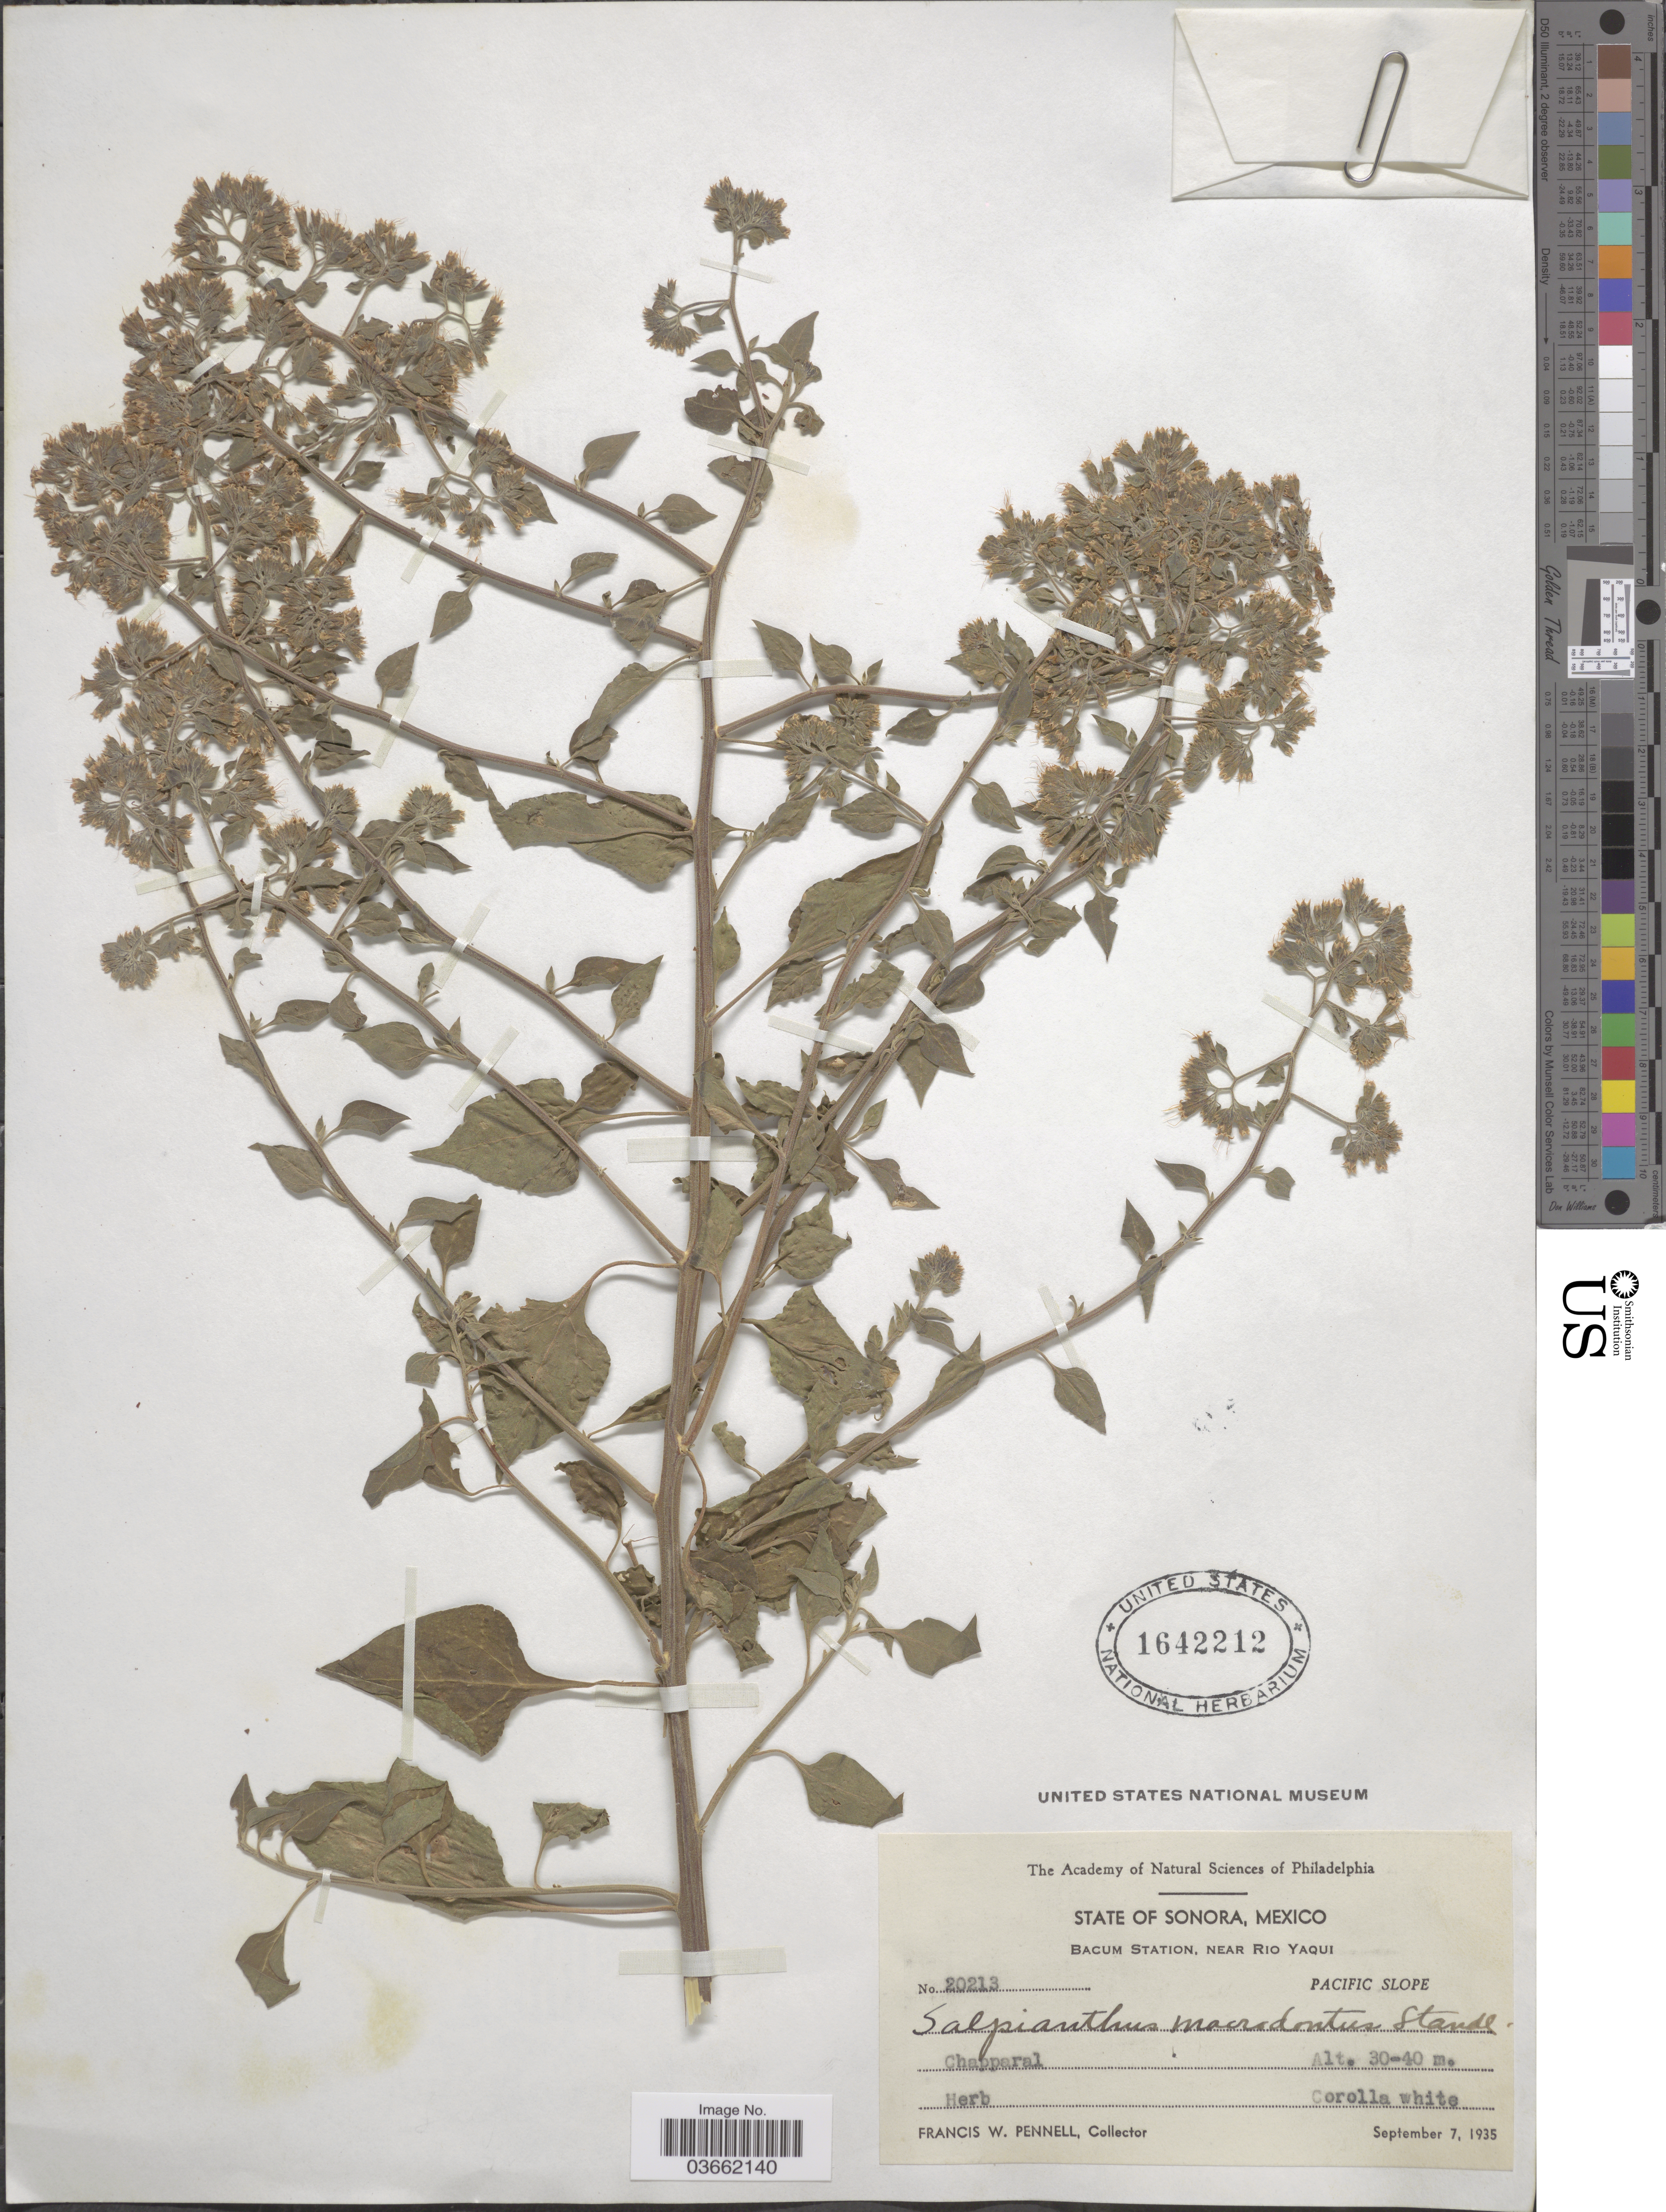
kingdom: Plantae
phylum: Tracheophyta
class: Magnoliopsida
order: Caryophyllales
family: Nyctaginaceae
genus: Salpianthus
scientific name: Salpianthus macrodontus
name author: Standl.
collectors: F. W. Pennell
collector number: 20213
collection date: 1935-09-07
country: Mexico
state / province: Sonora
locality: Bacum Station, Bacum Station, near Rio Yaqui. Pacific Slope. Chapparal.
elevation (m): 30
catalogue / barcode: US 1642212